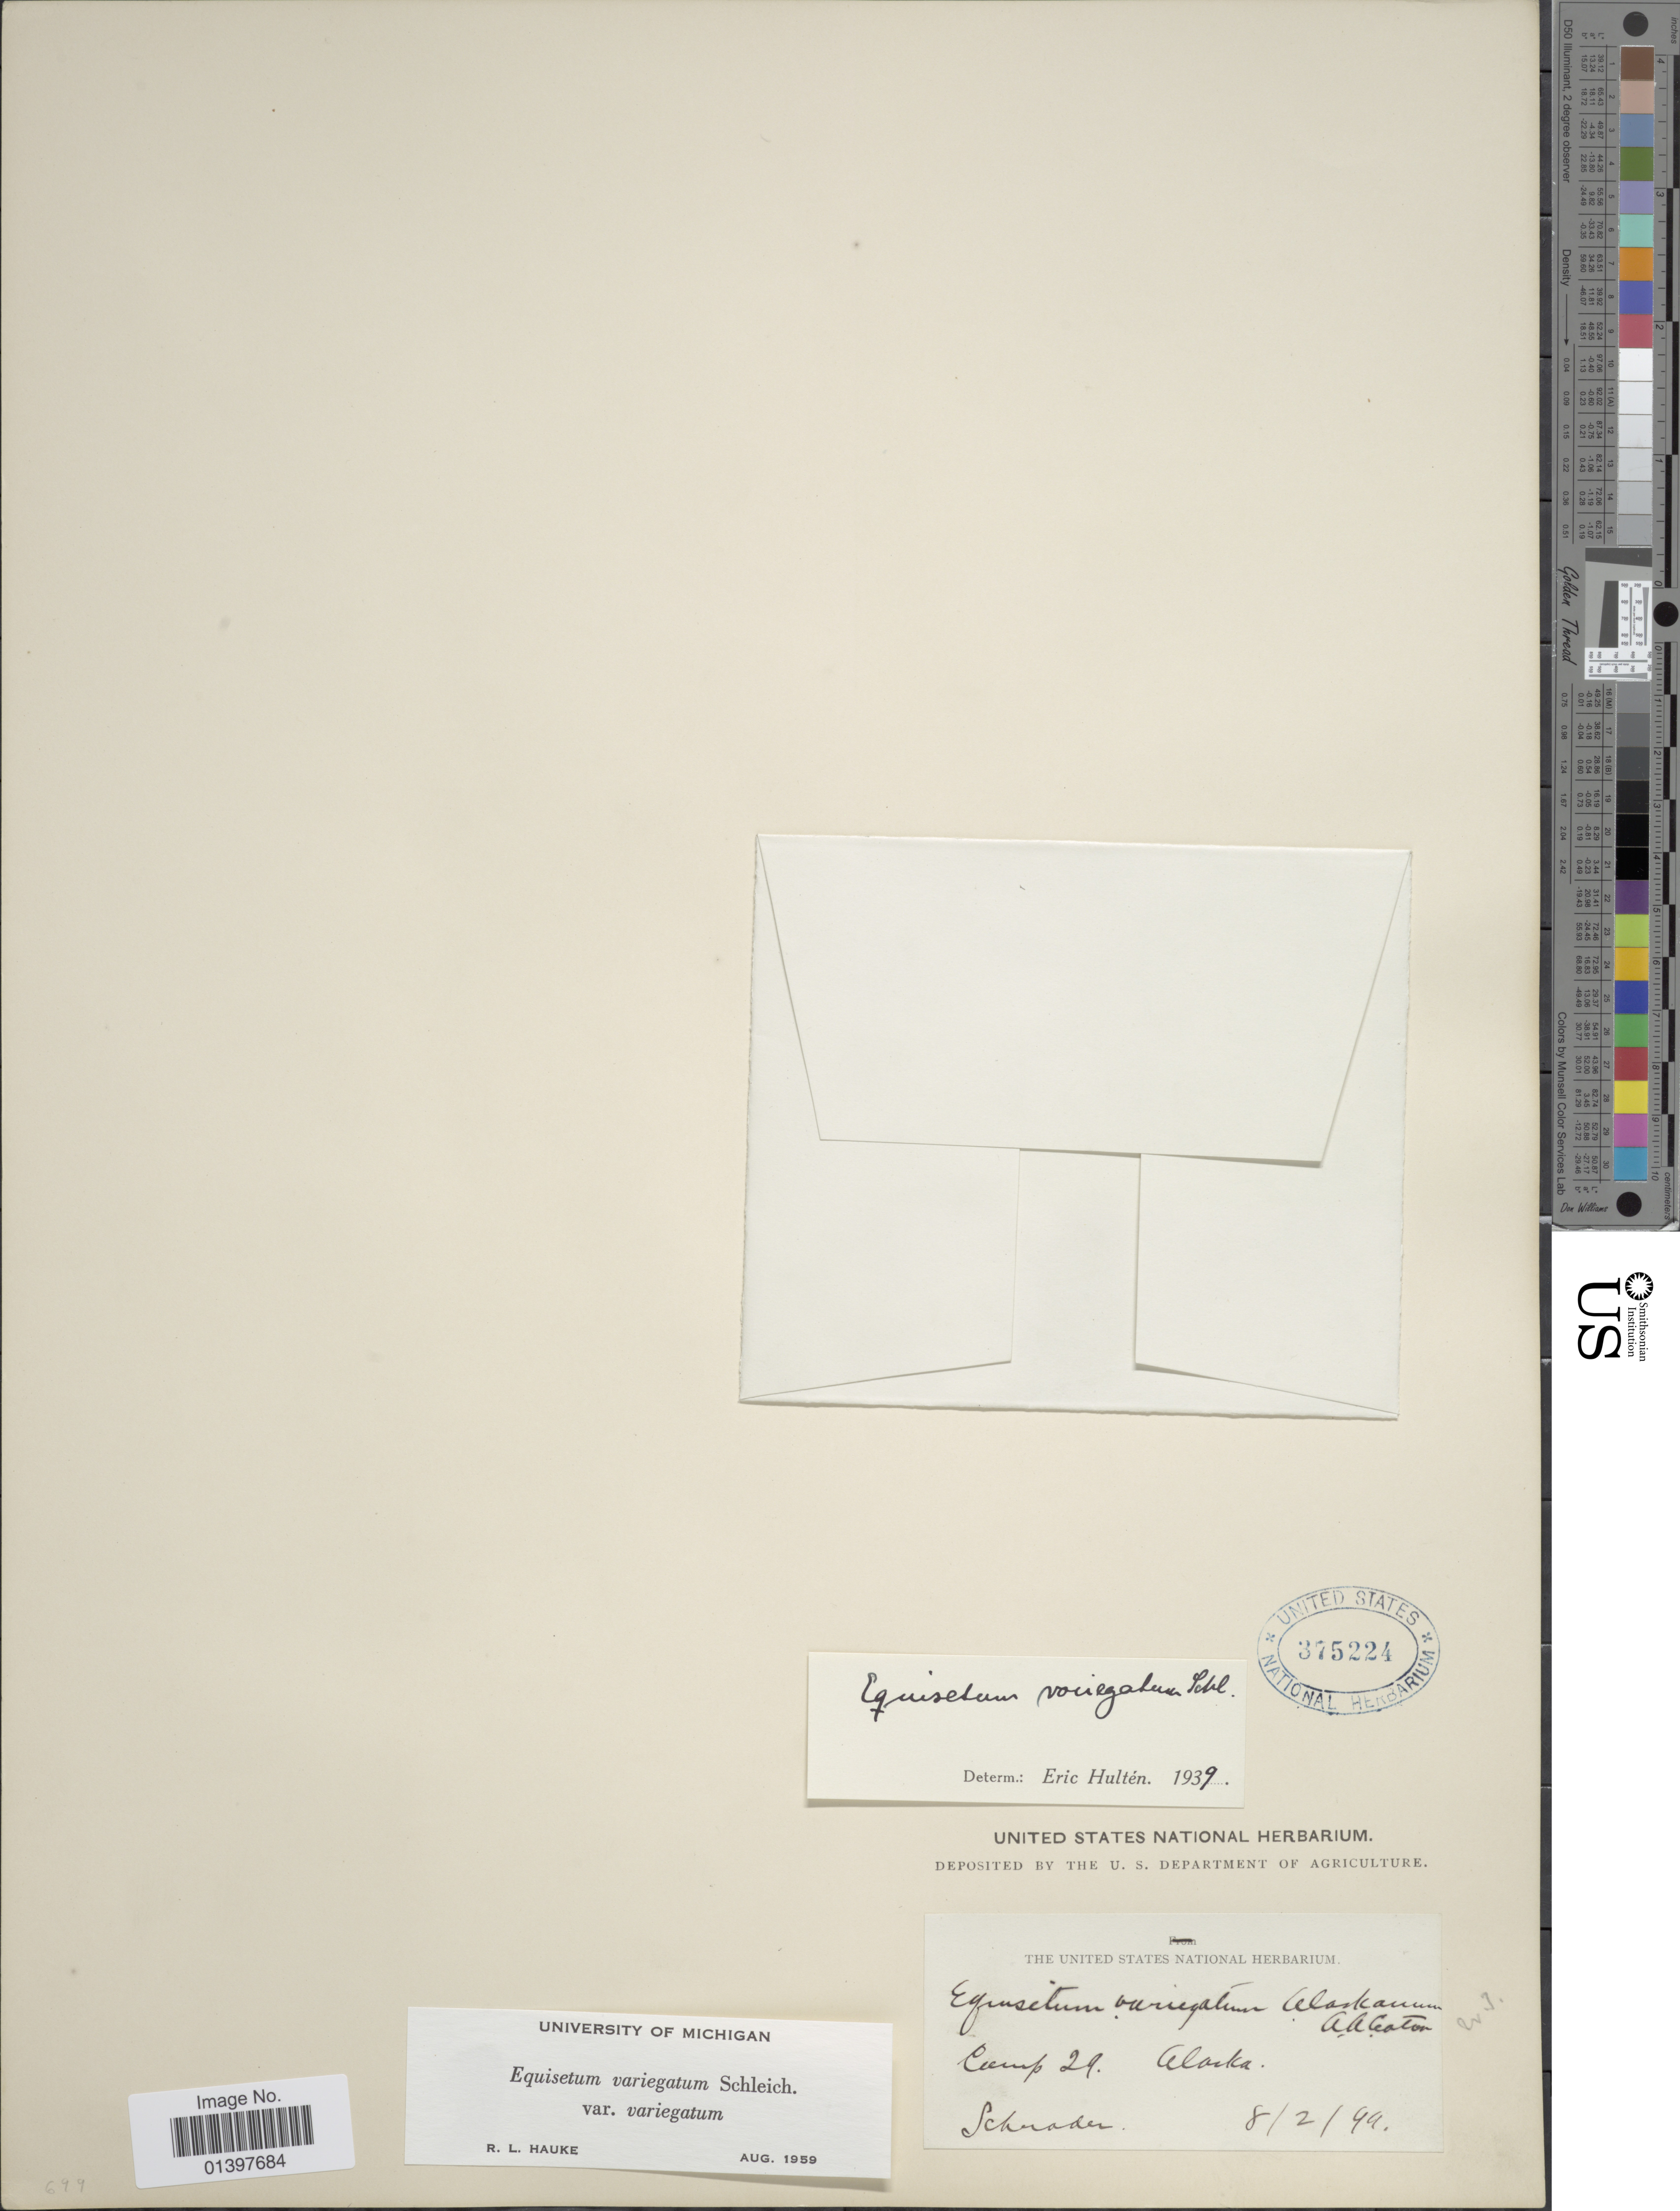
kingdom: Plantae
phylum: Tracheophyta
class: Polypodiopsida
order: Equisetales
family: Equisetaceae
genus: Equisetum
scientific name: Equisetum variegatum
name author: Schleich. ex F. Weber & D. Mohr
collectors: Schrader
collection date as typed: Transcribed d/m/y: 2/8/99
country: United States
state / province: Alaska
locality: Camp 29, ALaska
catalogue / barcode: US 375224